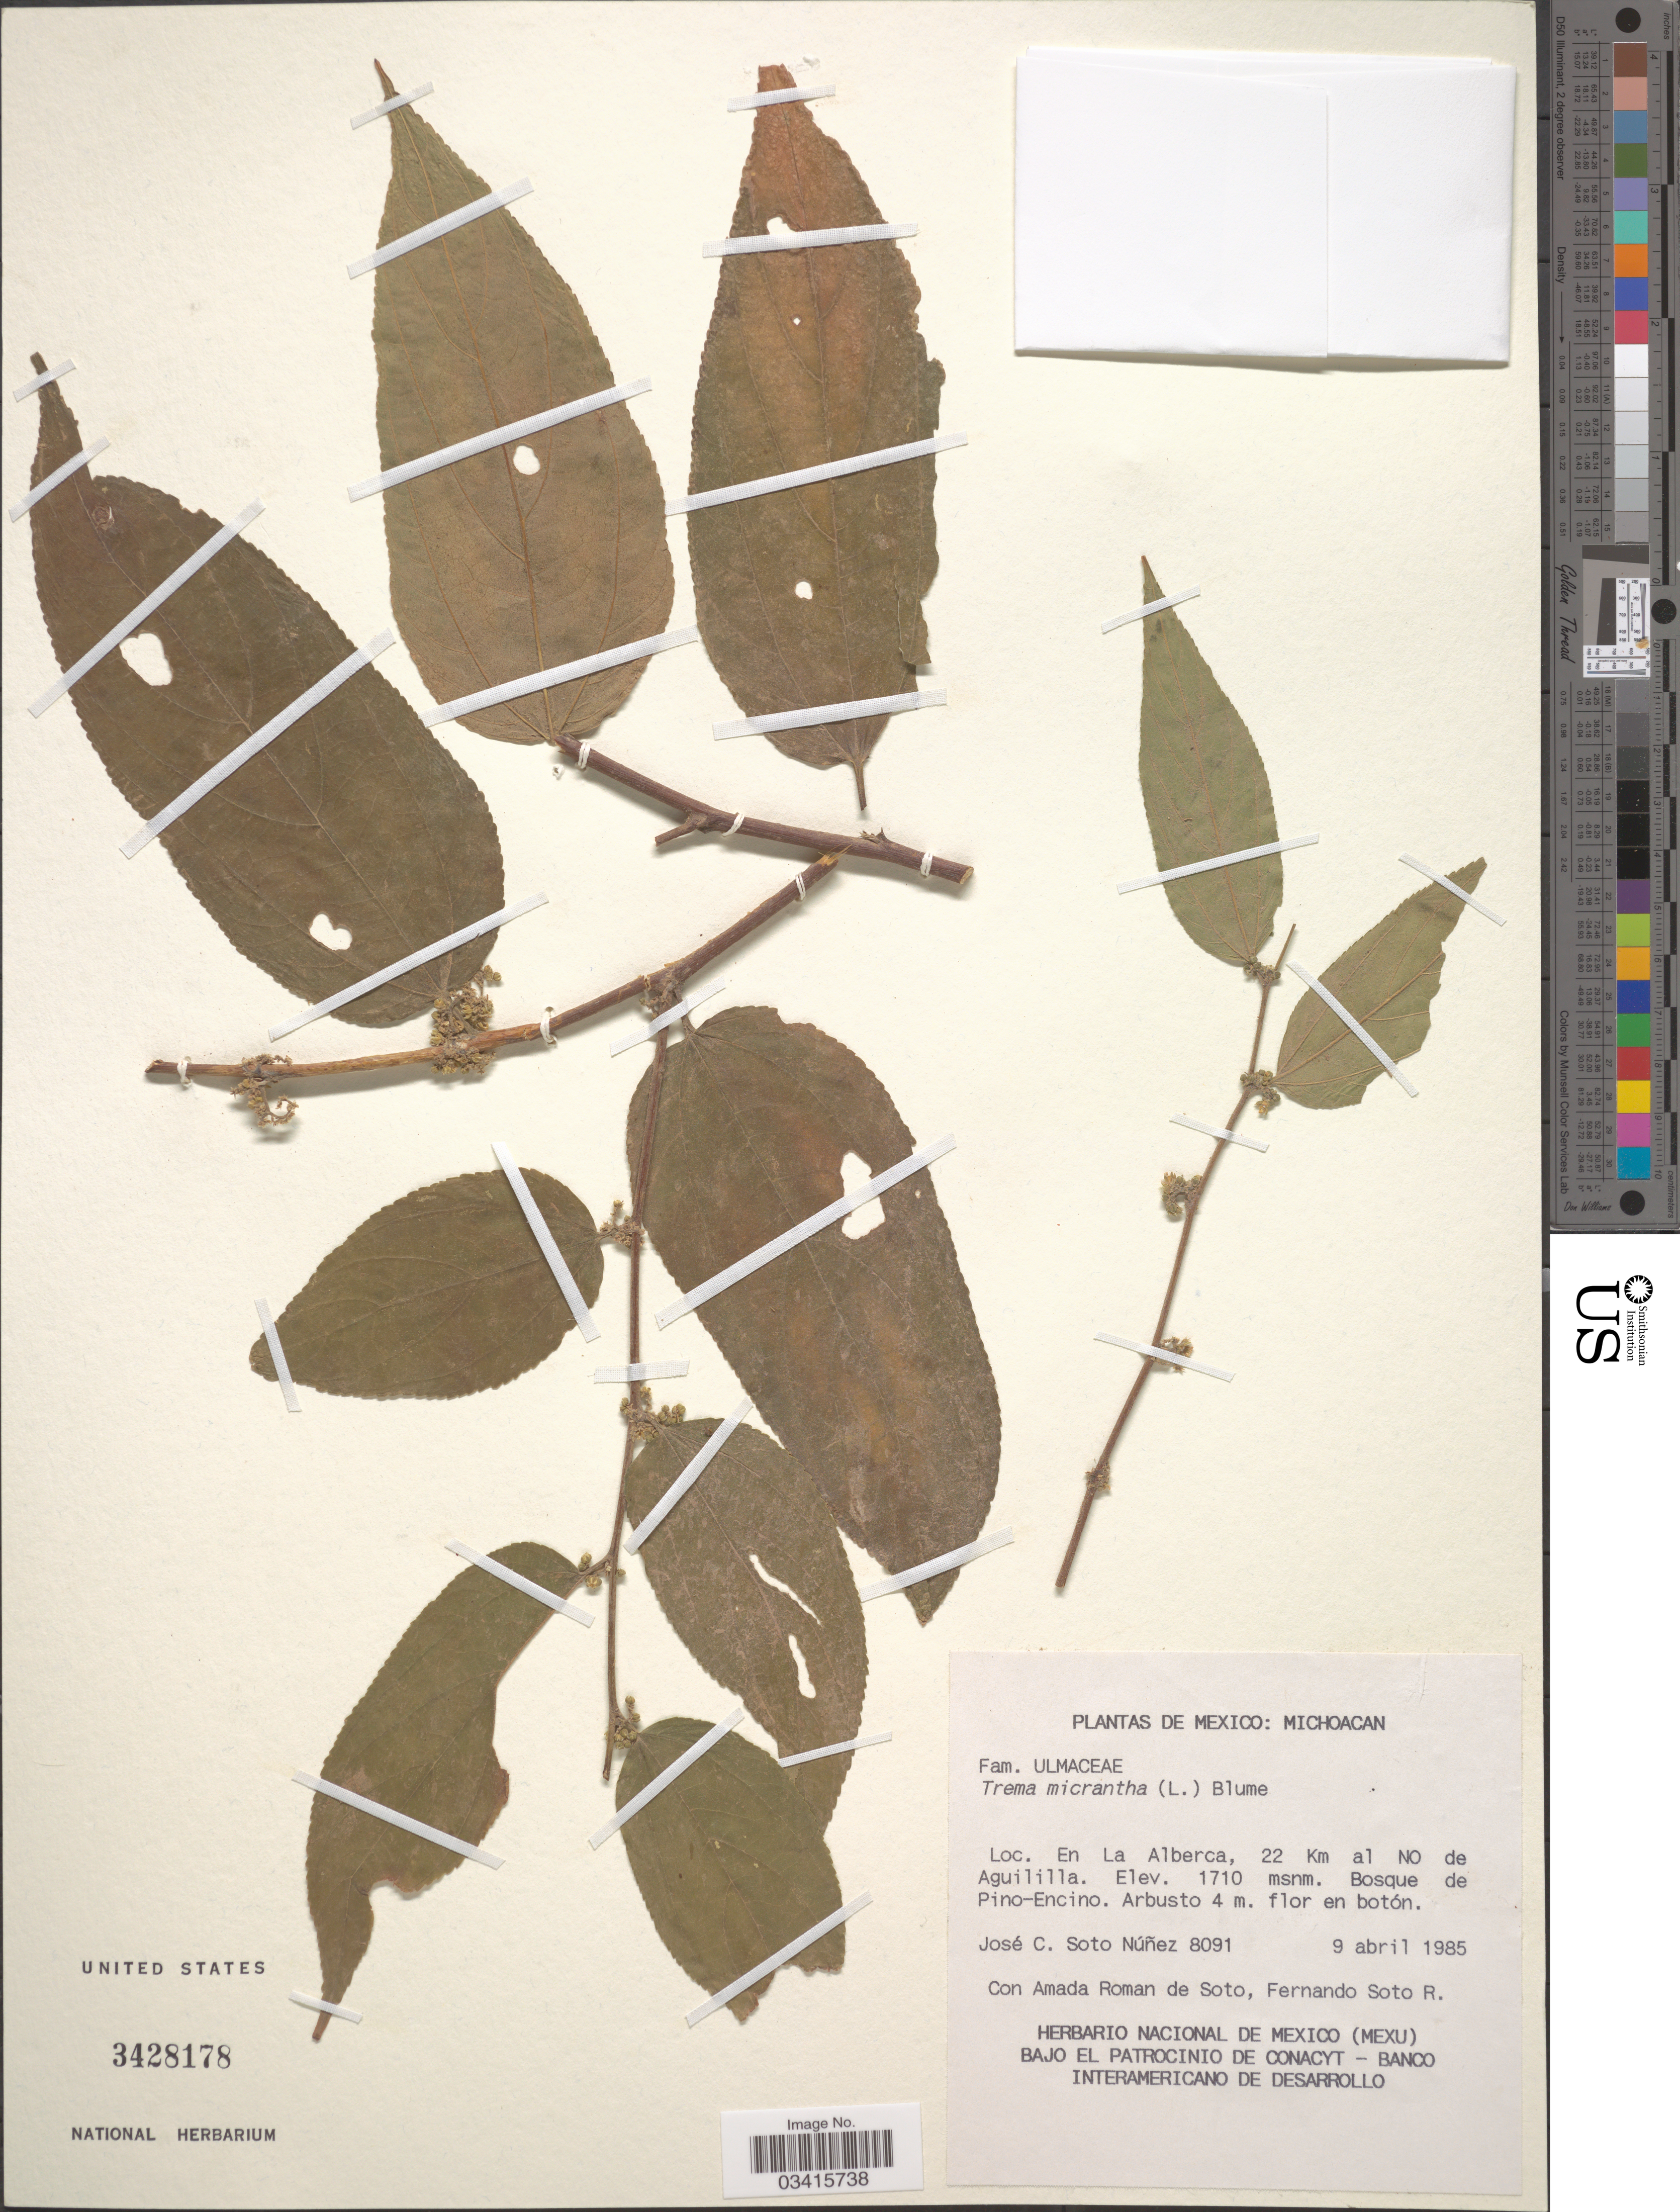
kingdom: Plantae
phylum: Tracheophyta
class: Magnoliopsida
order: Rosales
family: Cannabaceae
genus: Trema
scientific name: Trema micranthum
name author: (L.) Blume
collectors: J. Soto, Roman de Soto, A. & F. Soto R.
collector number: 8091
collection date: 1985-04-09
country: Mexico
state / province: Michoacán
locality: En La Alberca, 22 Km al NO de Aguililla.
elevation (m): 1710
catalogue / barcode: US 3428178